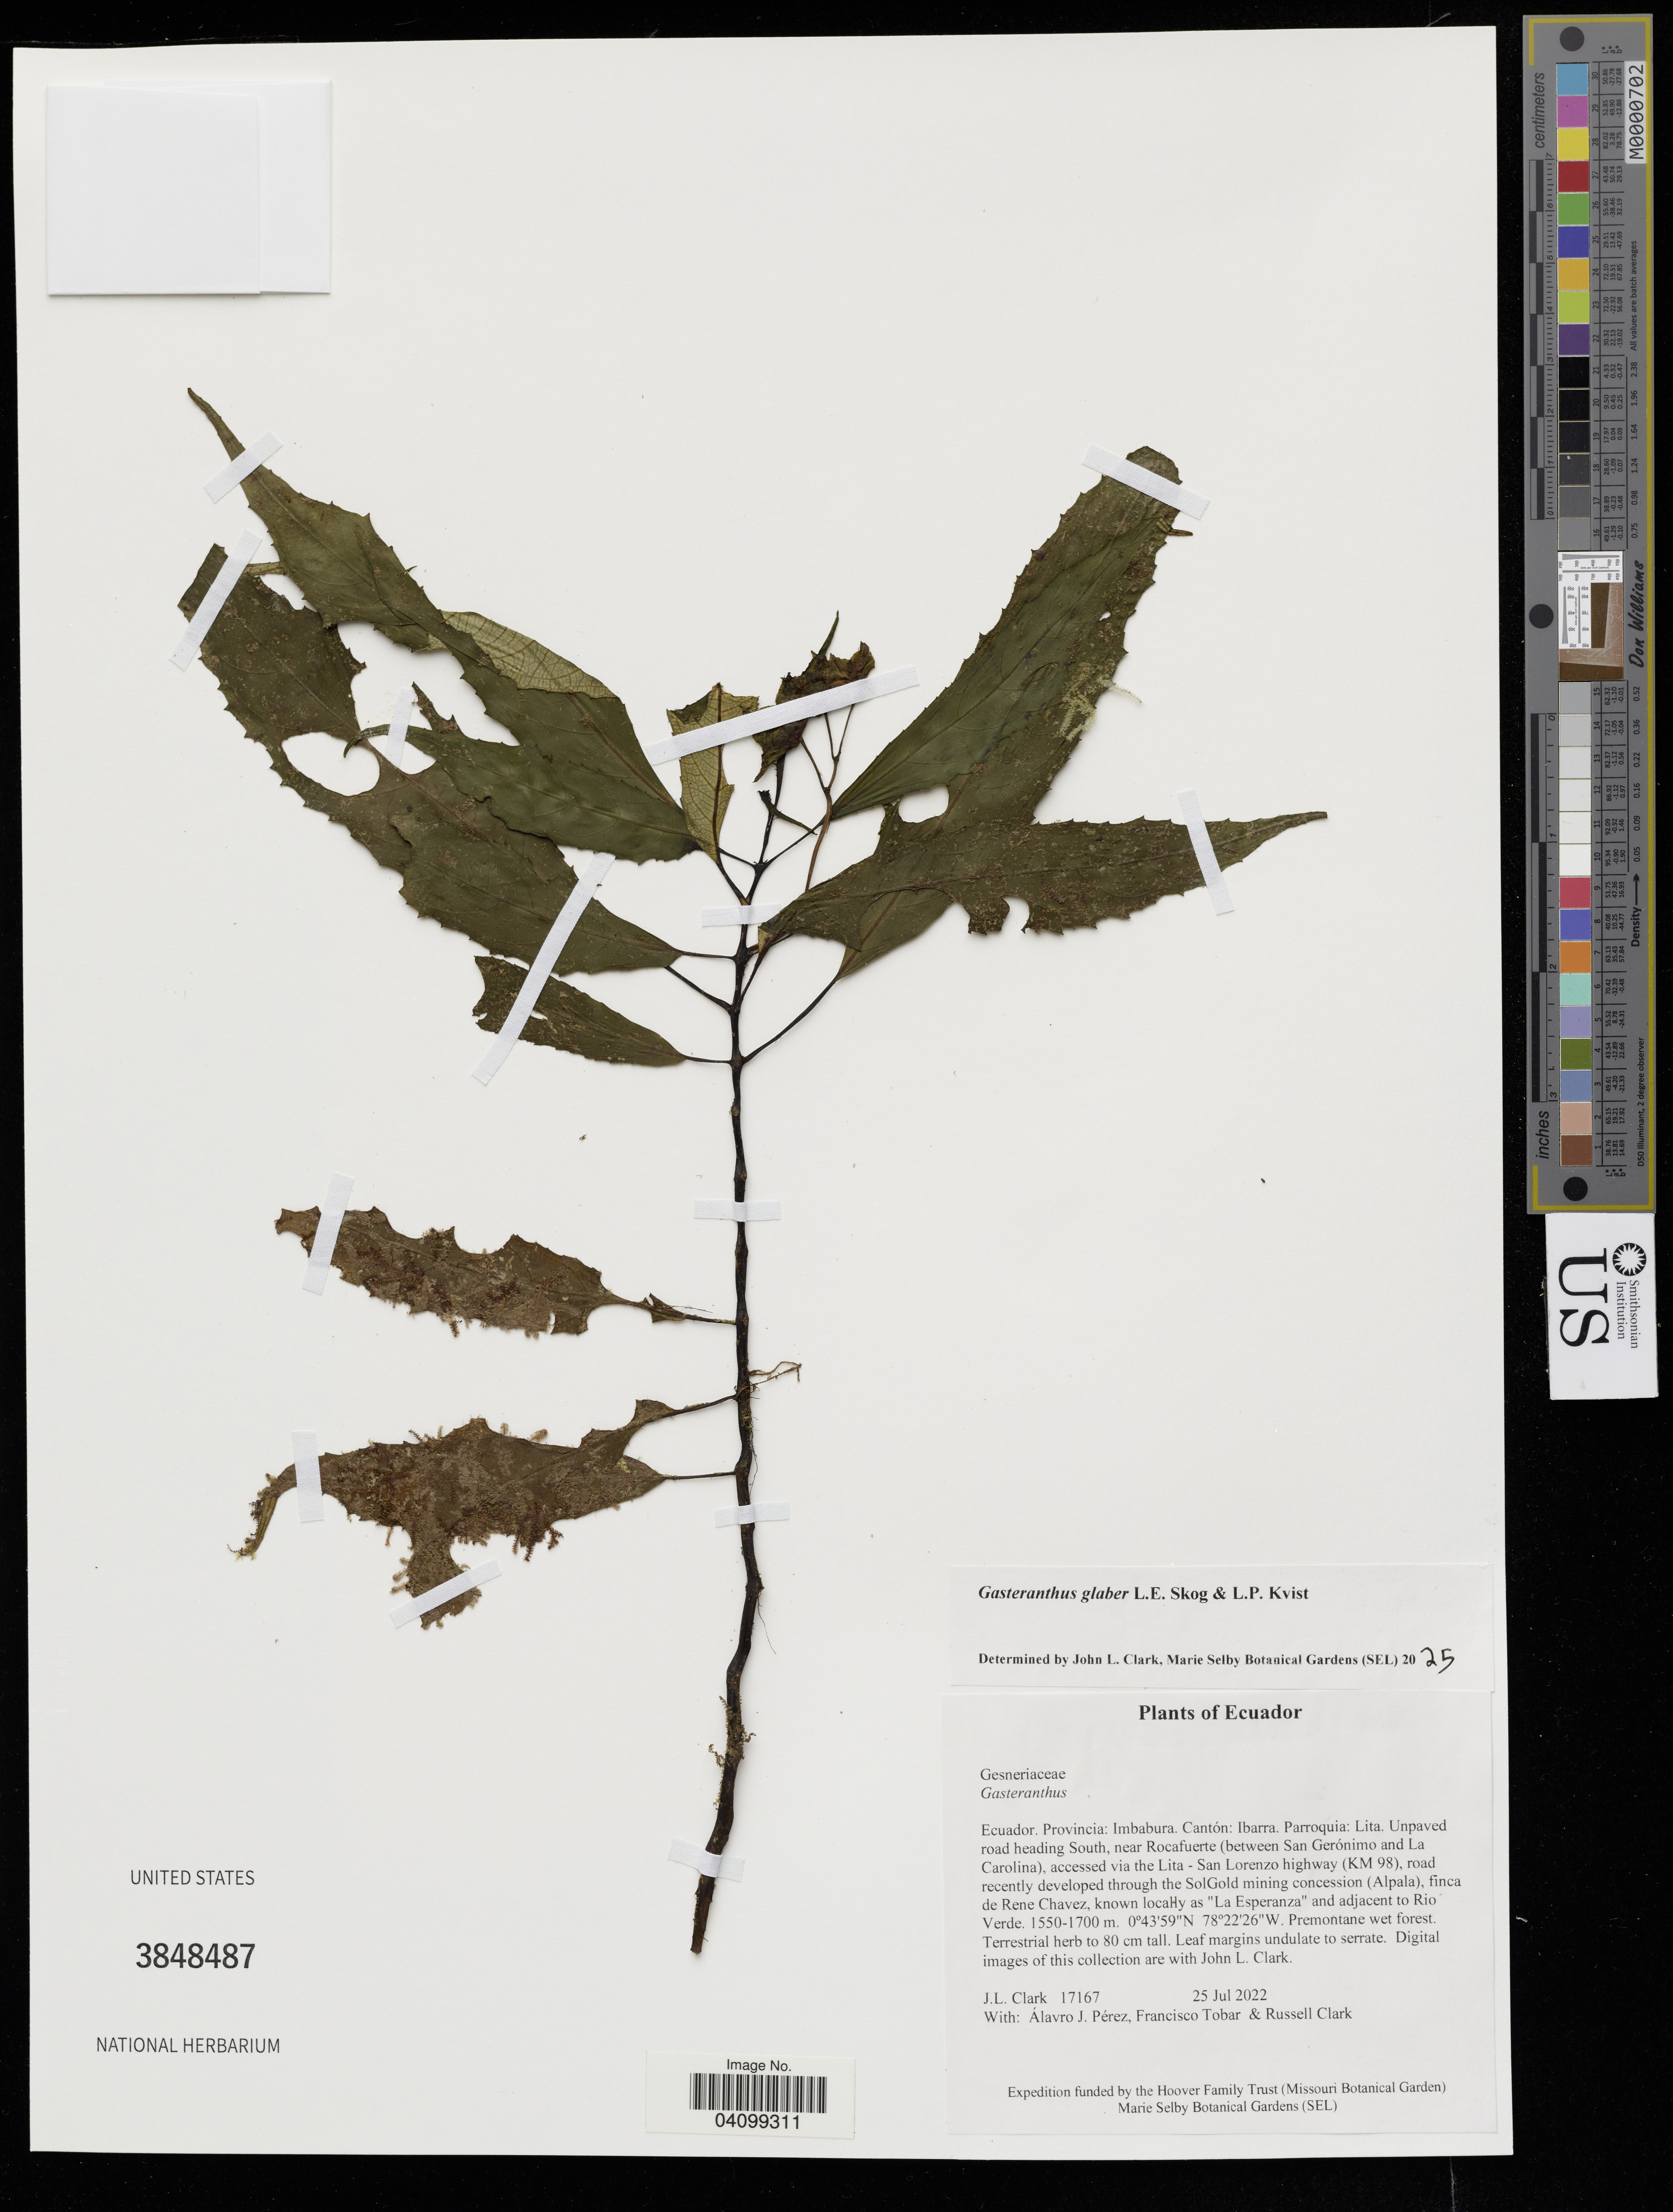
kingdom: Plantae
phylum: Tracheophyta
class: Magnoliopsida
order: Lamiales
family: Gesneriaceae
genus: Gasteranthus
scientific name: Gasteranthus glaber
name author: L.E. Skog & L.P. Kvist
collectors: J. Clark, A. Pérez, F. Tobar & R. Clark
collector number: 17167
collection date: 2022-07-25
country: Ecuador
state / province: Imbabura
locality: Cantón: Ibarra, Parroquia: Lita, Unpaved road heading South, near Rocafuerte (between San Gerónimo and La Carolina), accessed via the Lita - San Lorenzo highway (KM 98), road recently developed through the SolGold Mining concession (Alpala), finca de Rene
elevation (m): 1550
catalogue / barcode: US 3848487